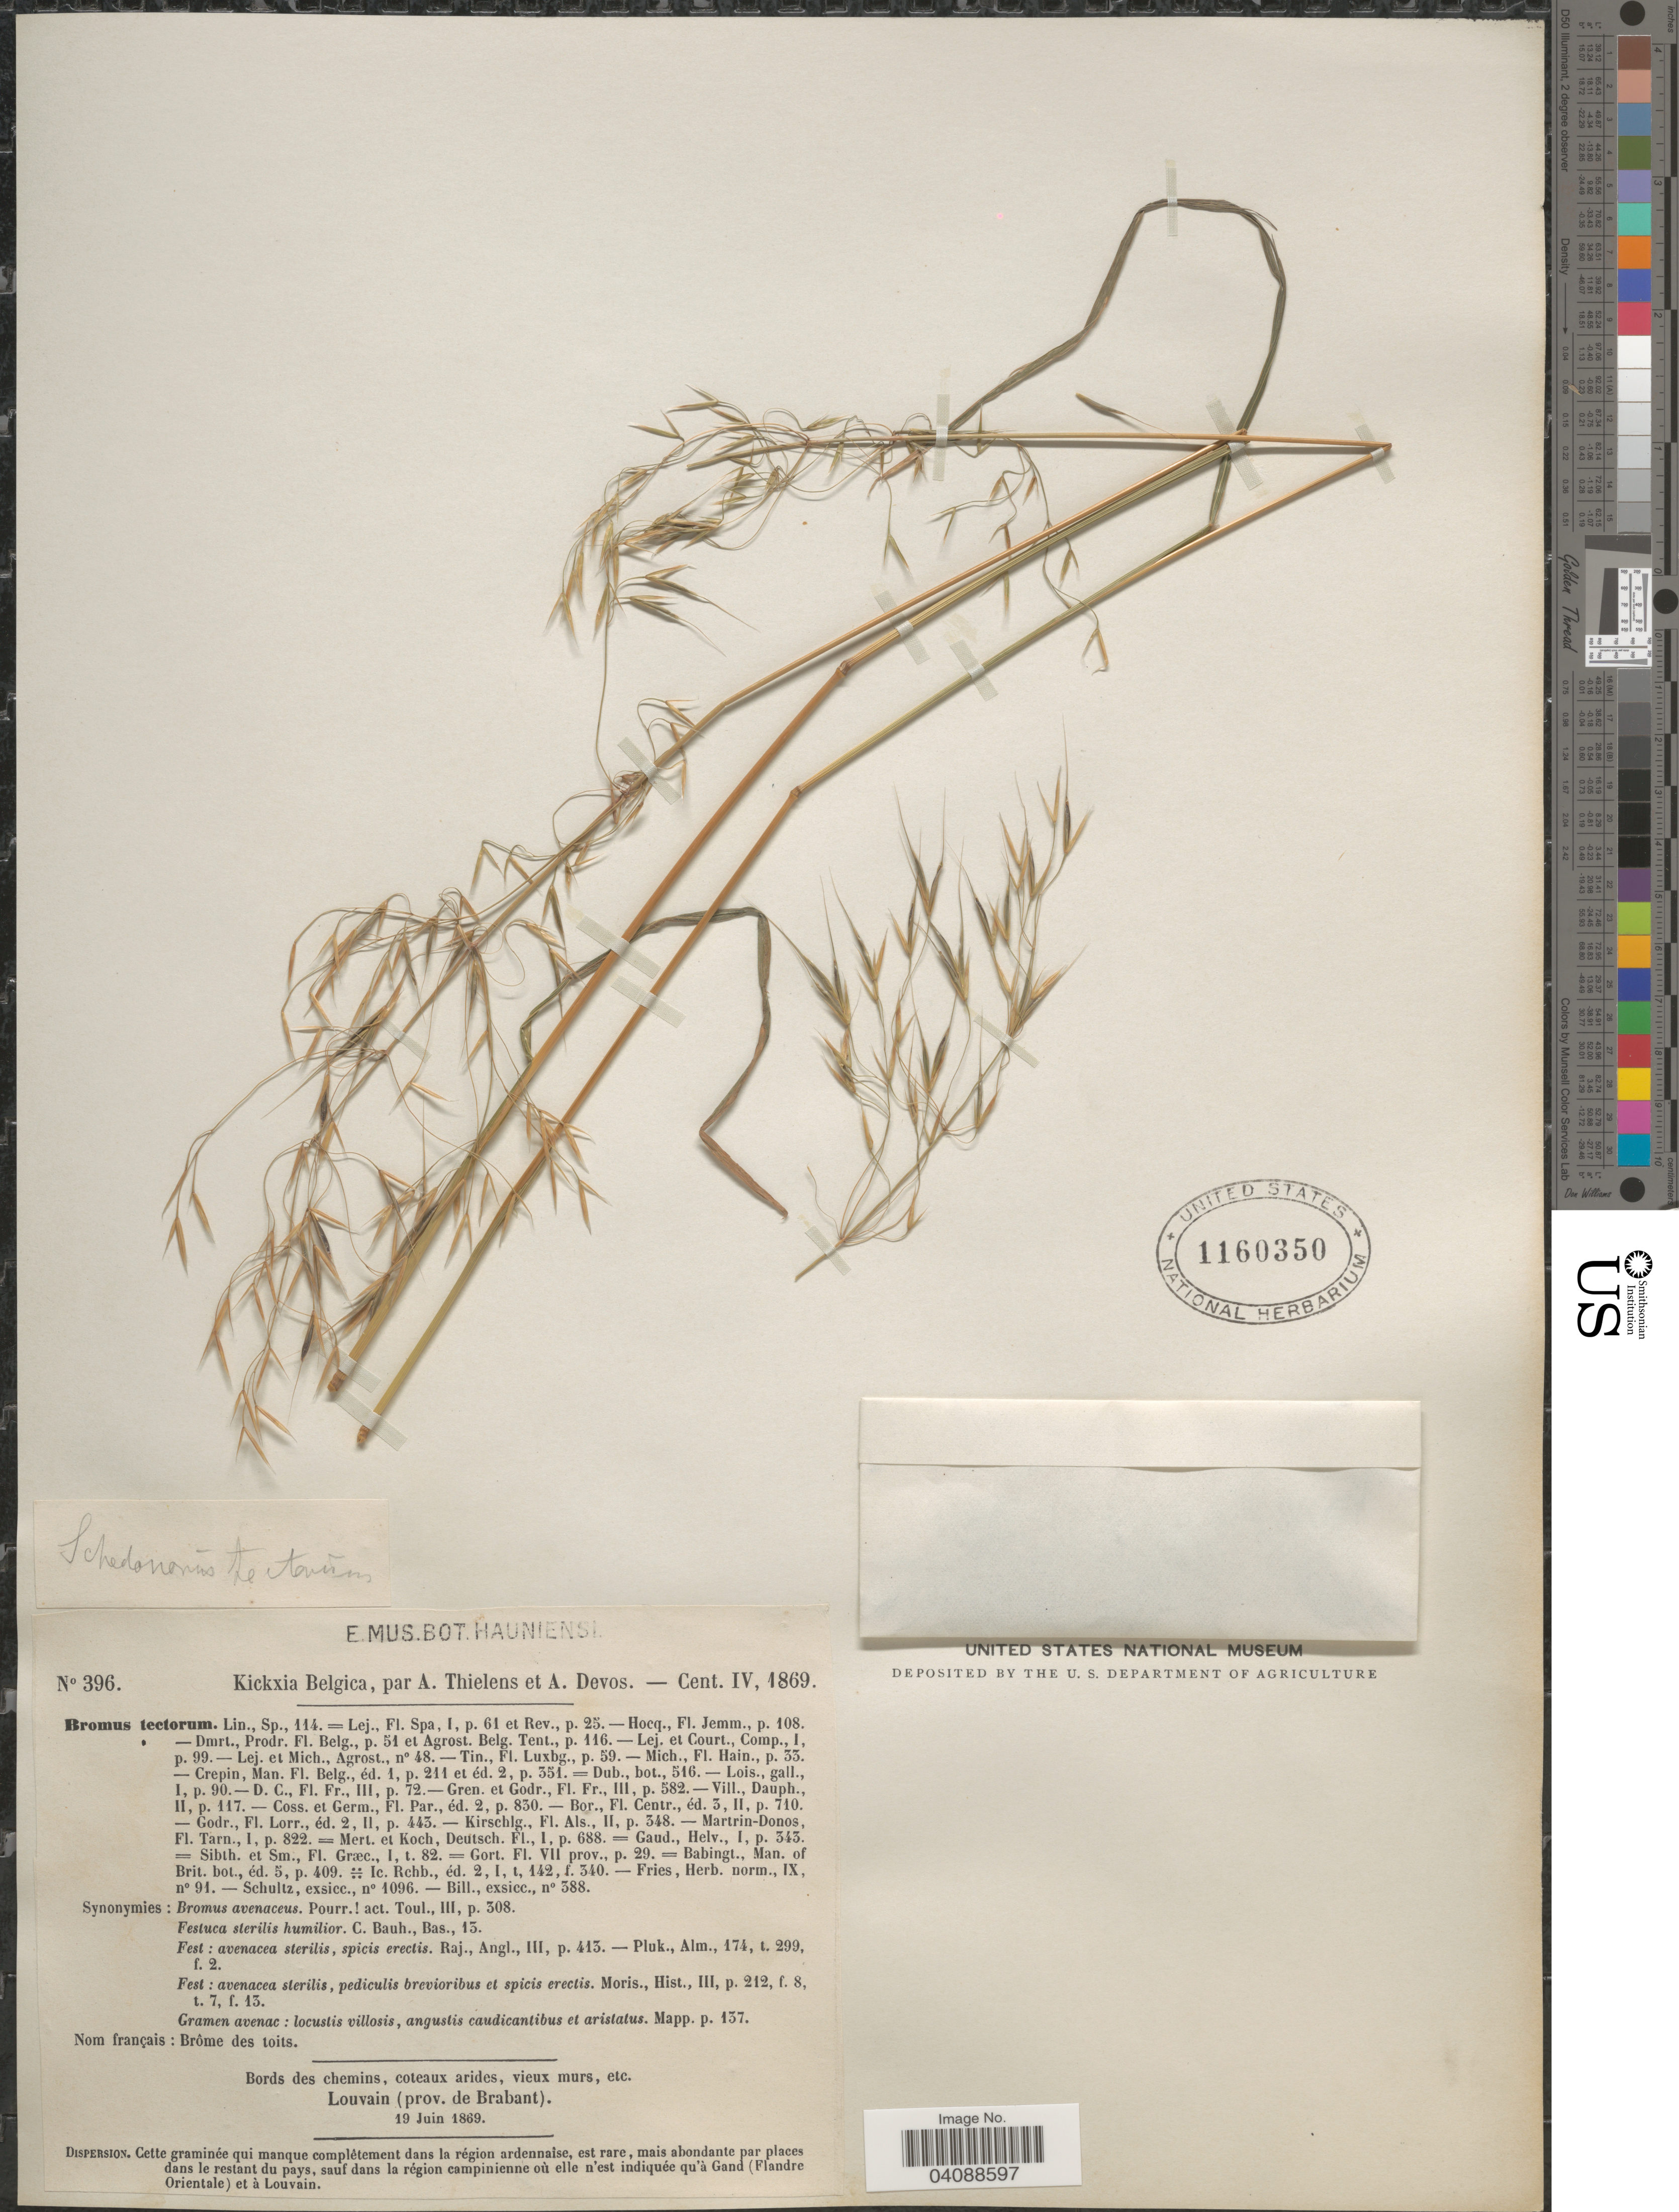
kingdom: Plantae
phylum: Tracheophyta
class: Liliopsida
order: Poales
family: Poaceae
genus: Bromus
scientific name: Bromus tectorum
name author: L.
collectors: A. Thielens & A. deVos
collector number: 396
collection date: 1869-06-19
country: Belgium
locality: Kickxia Belgica. [unsure placement] Louvain (prov. de Brabant).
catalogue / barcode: US 1160350